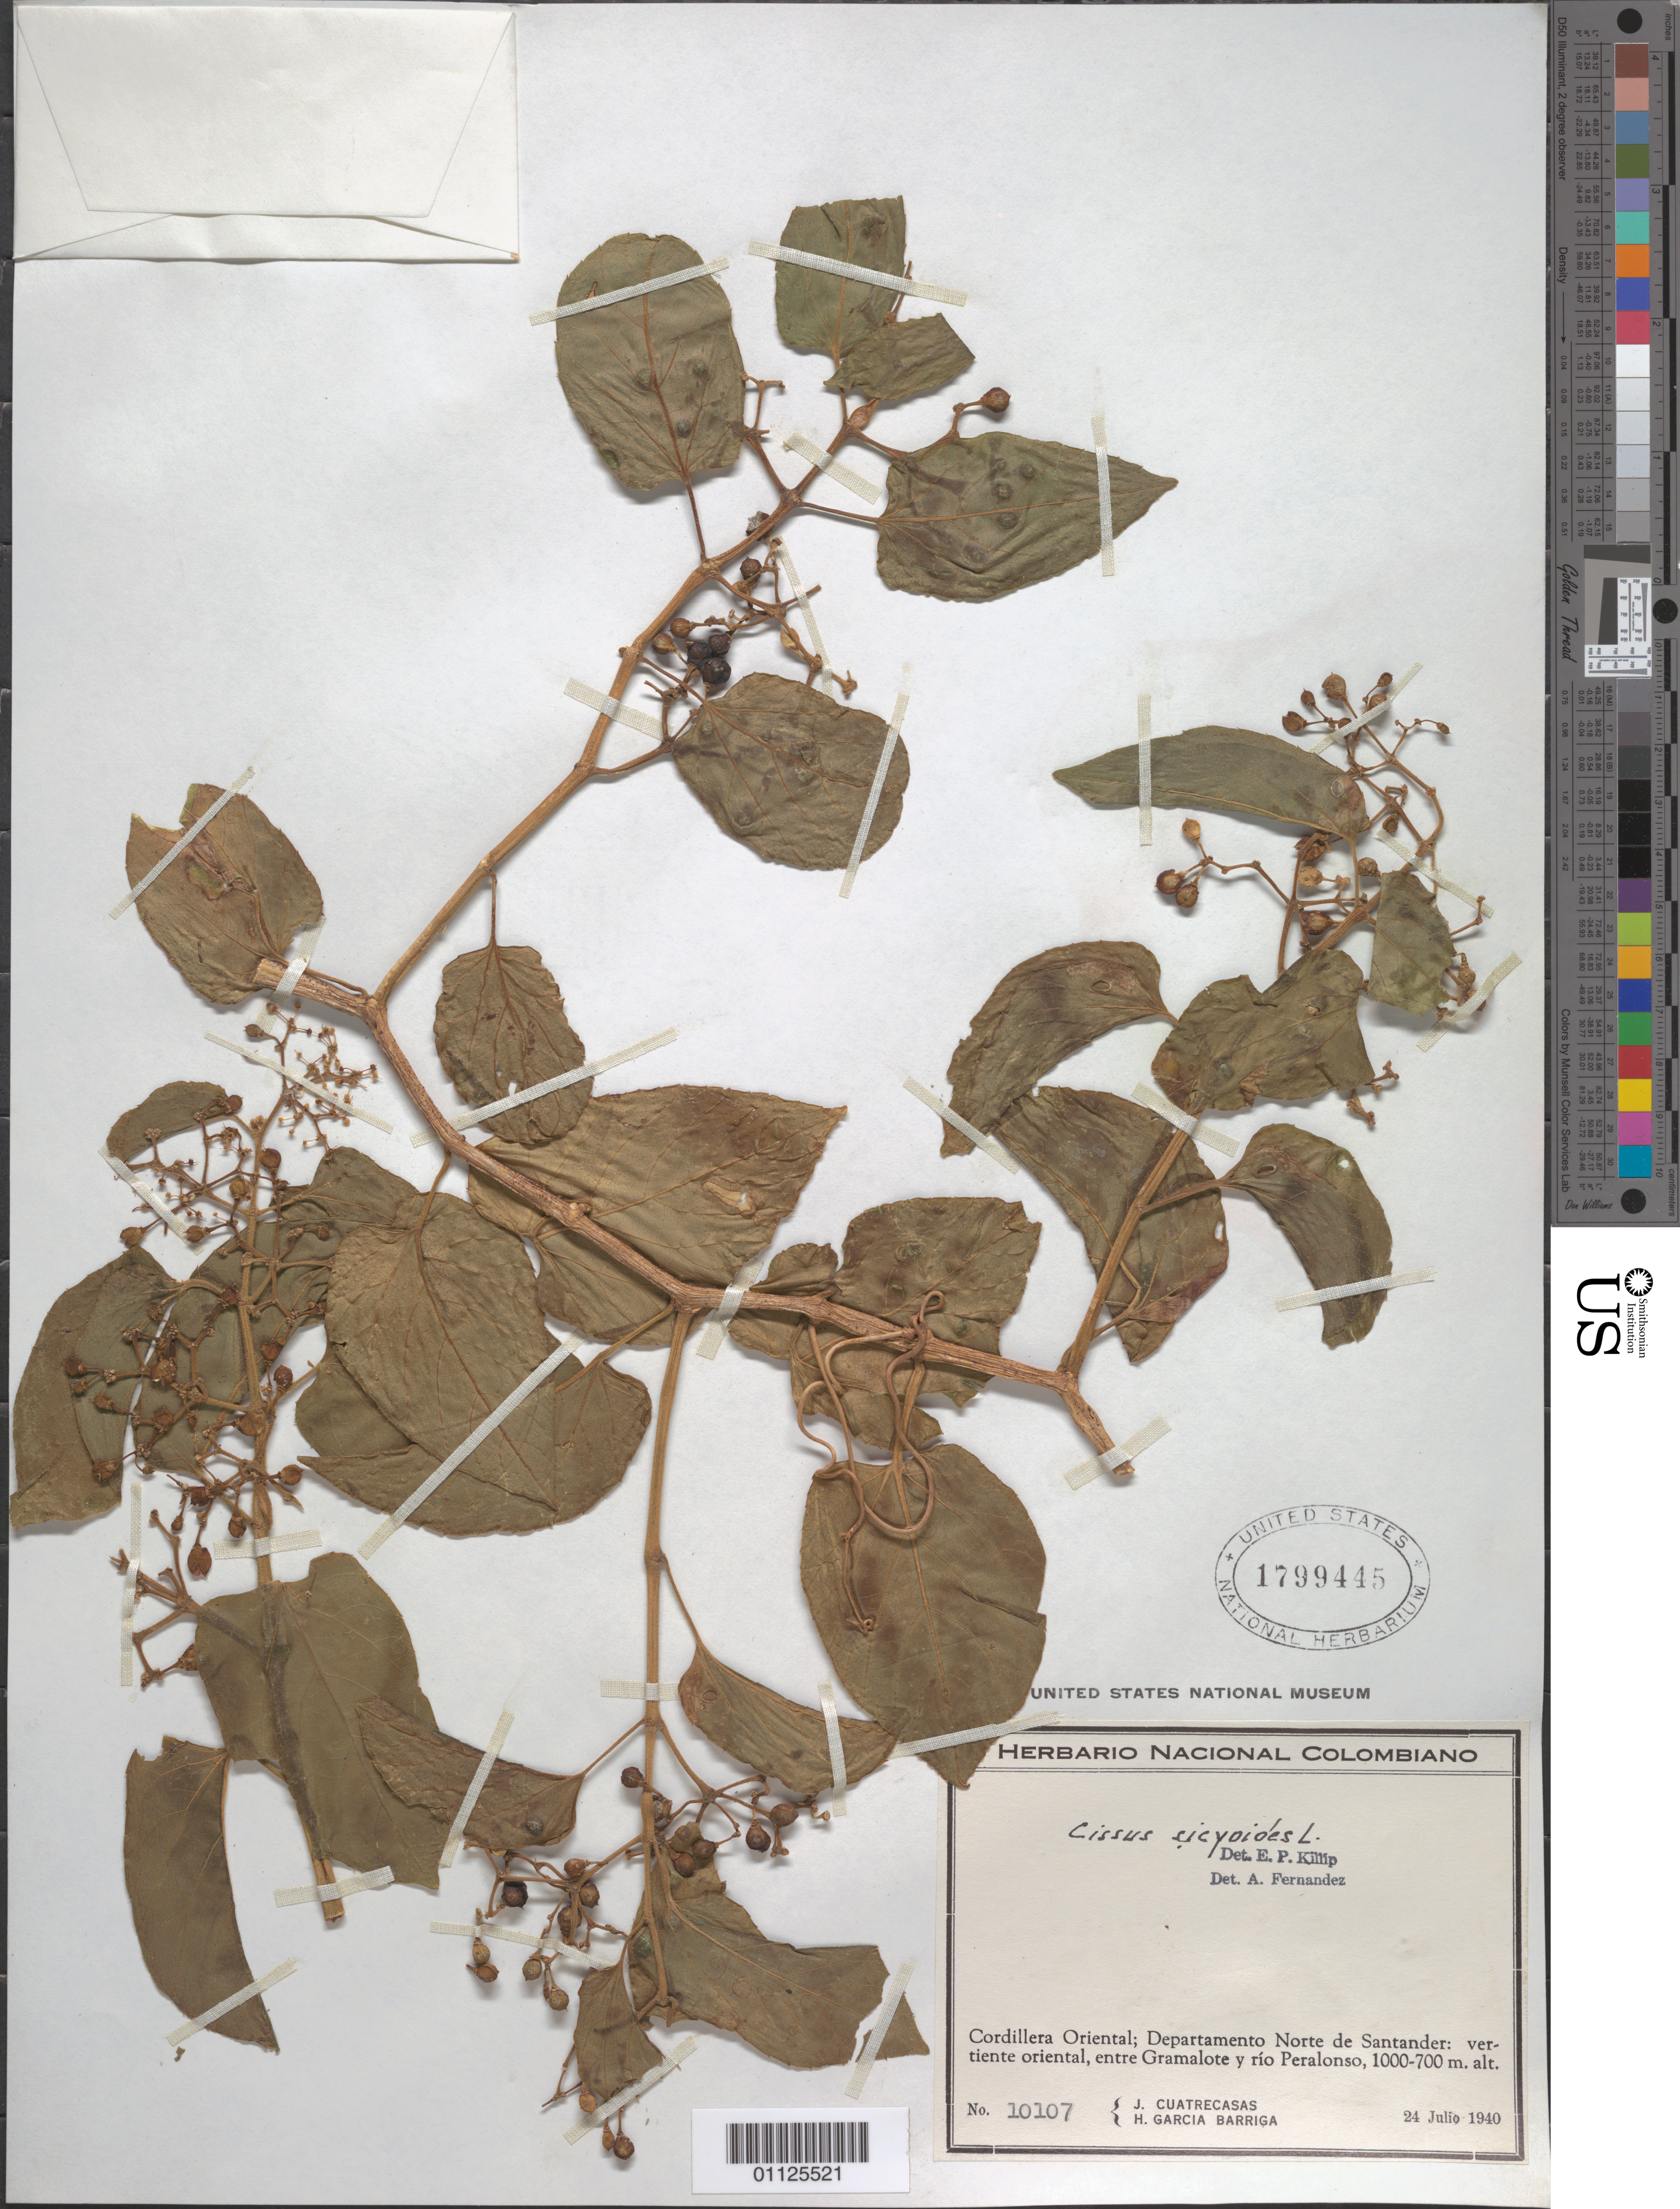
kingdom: Plantae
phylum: Tracheophyta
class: Magnoliopsida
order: Vitales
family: Vitaceae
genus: Cissus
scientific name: Cissus verticillata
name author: (L.) Nicolson & C.E. Jarvis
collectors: J. Cuatrecasas & H. García Barriga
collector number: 10107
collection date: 1940-07-24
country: Colombia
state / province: Norte de Santander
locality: Cordillera Oriental: vertiente oriental, entre Gramalote y rio Peralonso.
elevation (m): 700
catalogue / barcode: US 1799445